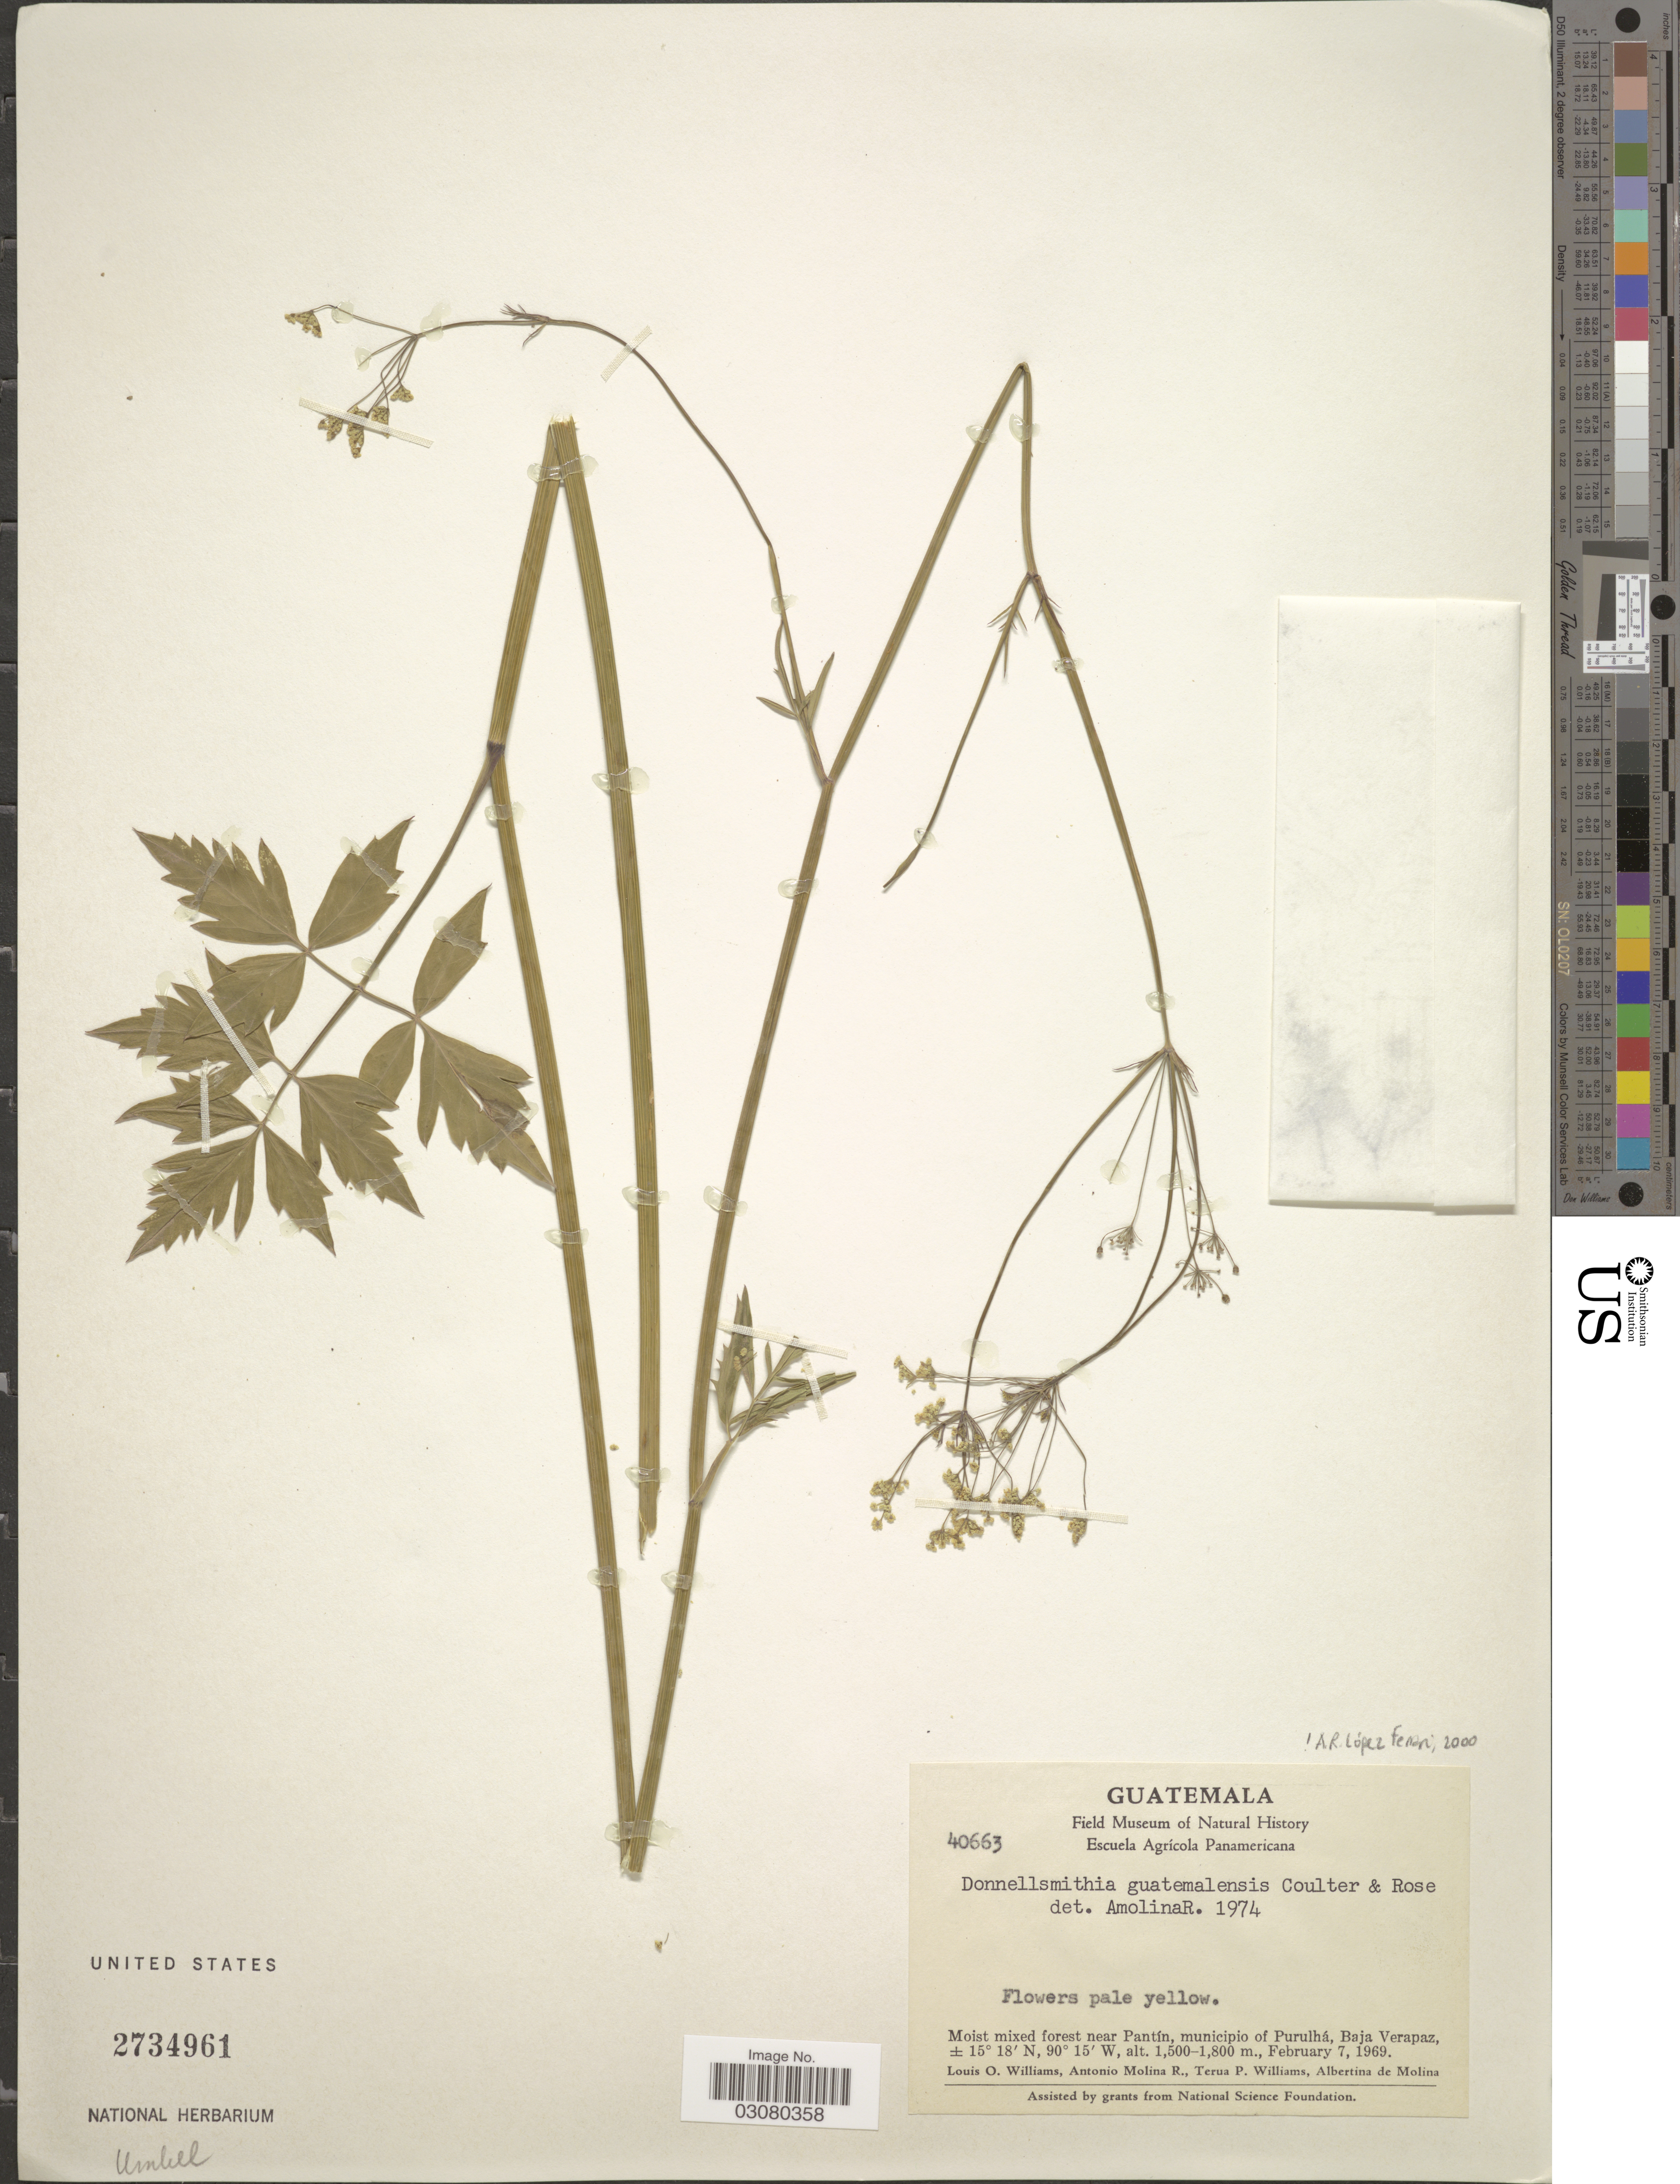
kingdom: Plantae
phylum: Tracheophyta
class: Magnoliopsida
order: Apiales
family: Apiaceae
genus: Donnellsmithia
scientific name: Donnellsmithia guatemalensis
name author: J.M. Coult. & Rose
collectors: L. O. Williams, A. Molina R., T. Williams & A. R. Molina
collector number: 40663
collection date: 1969-02-07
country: Guatemala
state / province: Baja Verapaz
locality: Moist mixed forest near Pantín, municipio of Purulhá.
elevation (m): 1500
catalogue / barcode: US 2734961